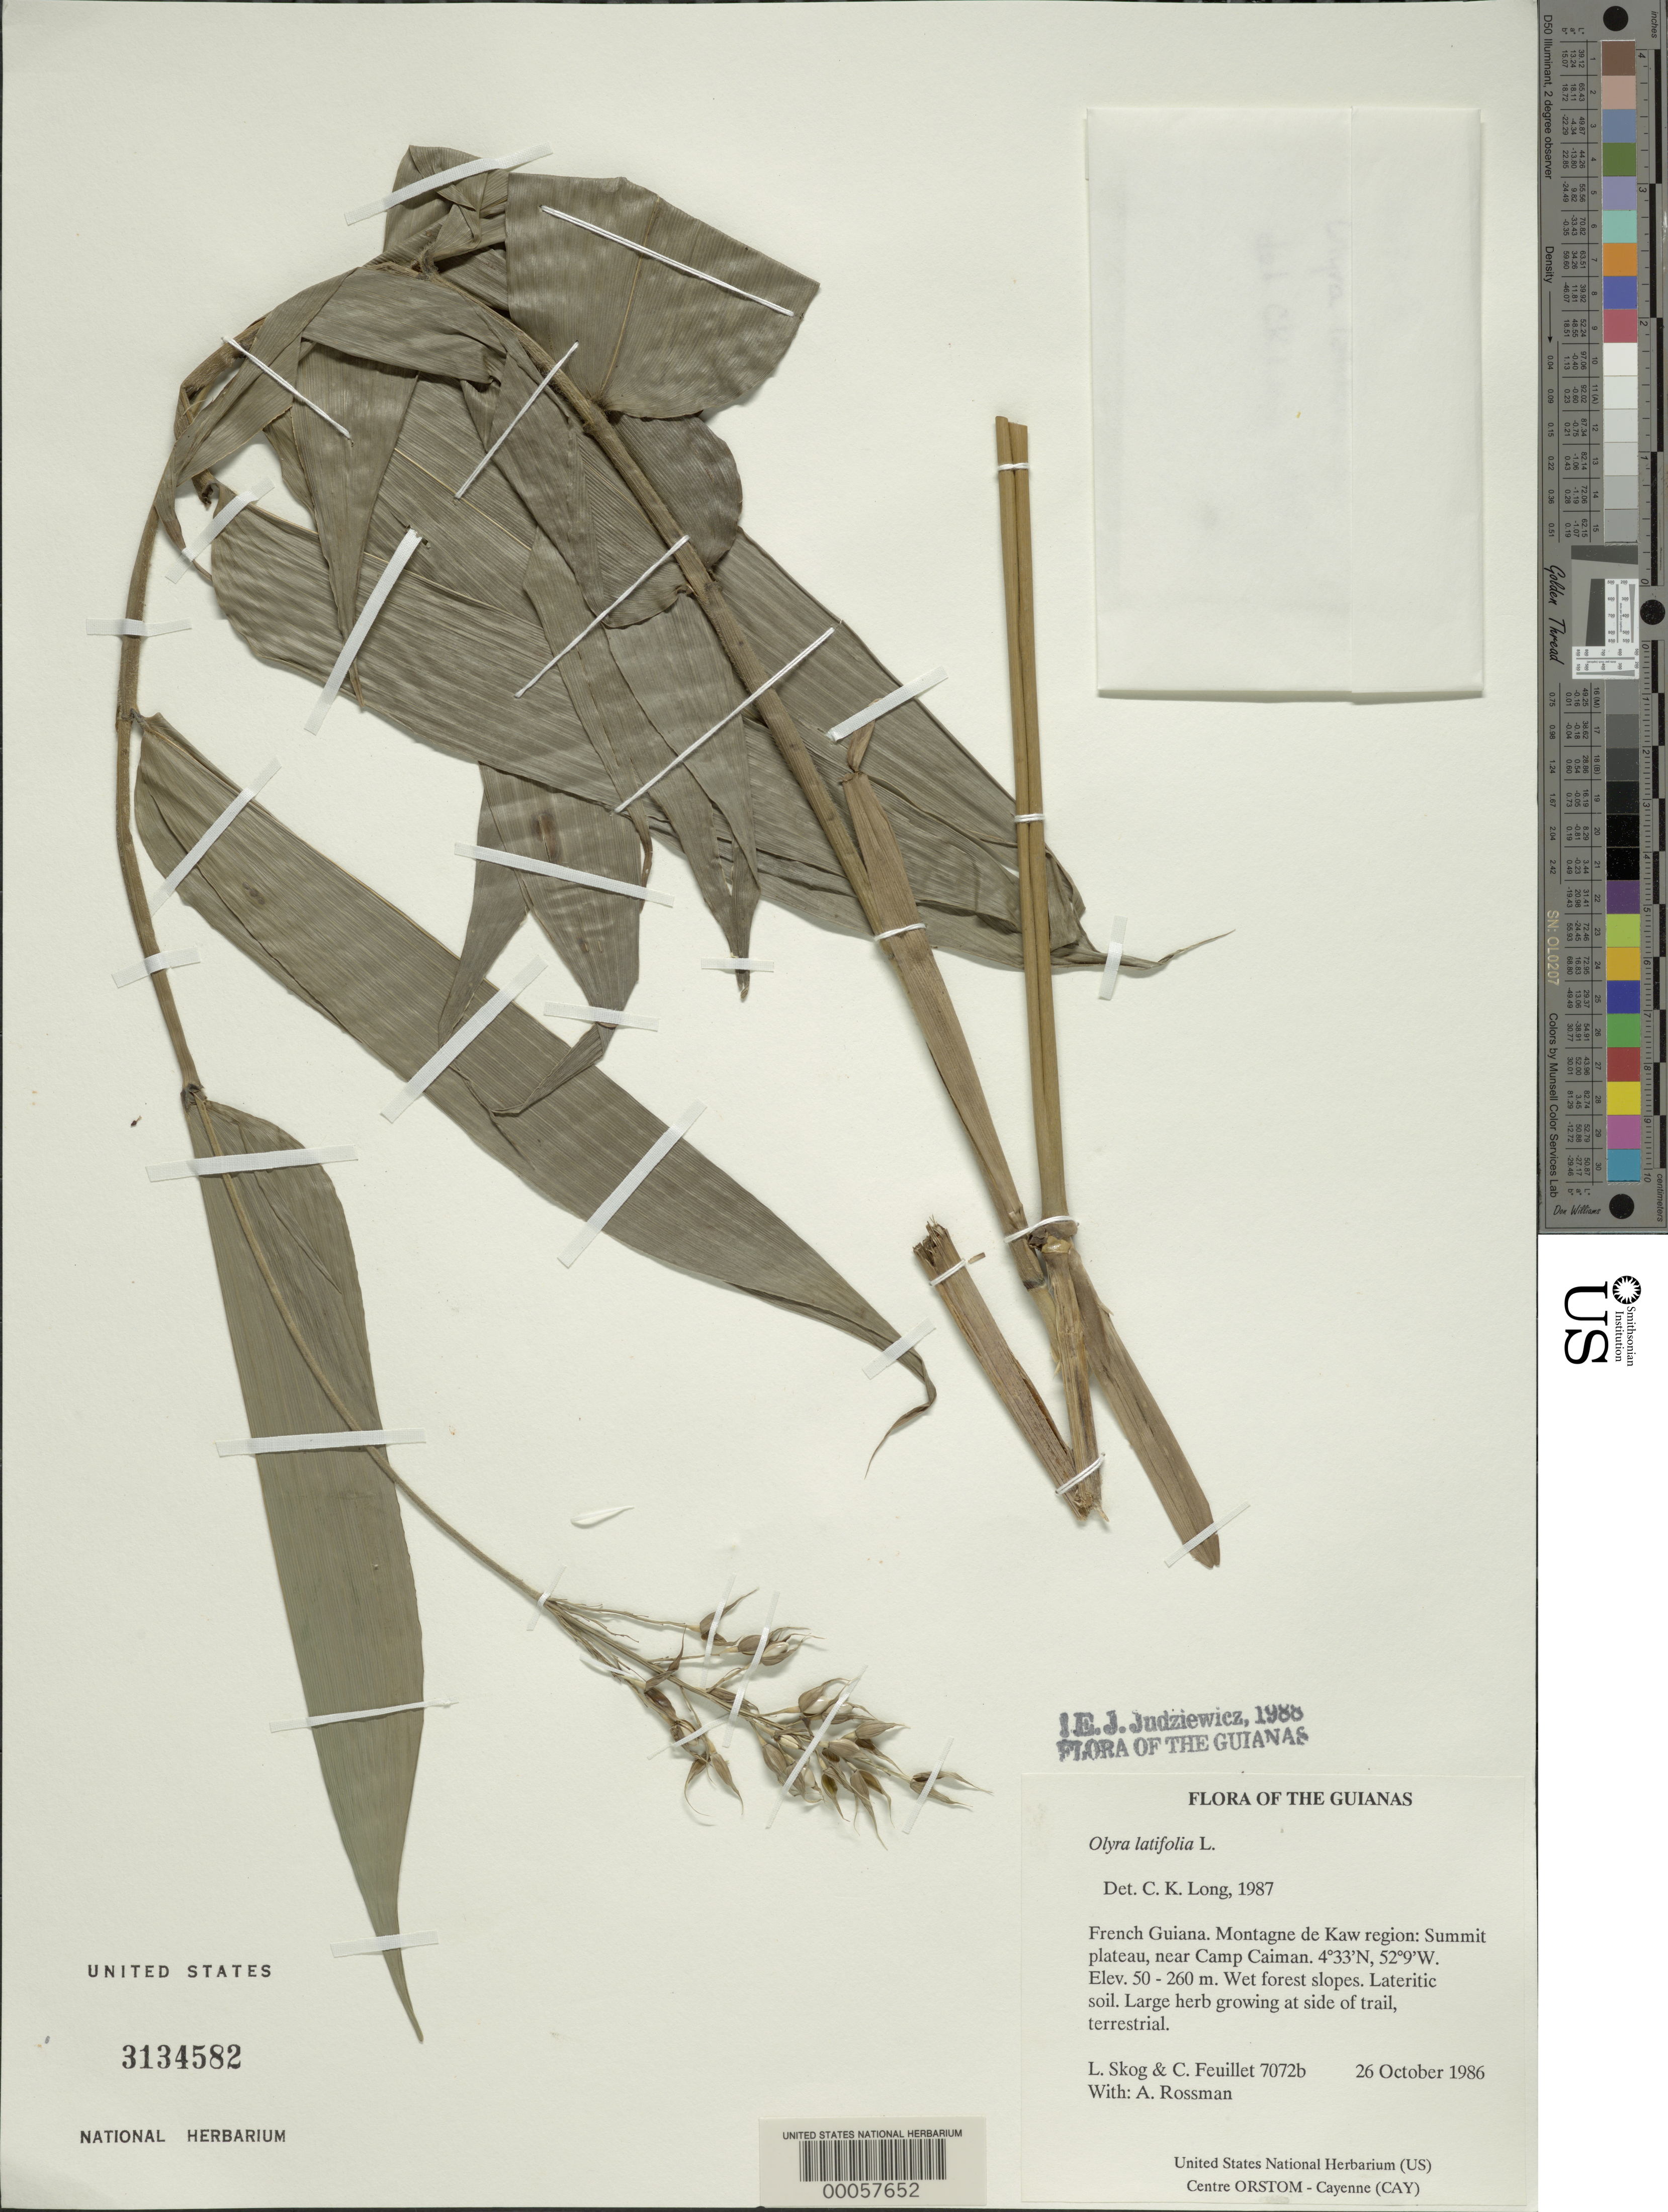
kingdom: Plantae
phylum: Tracheophyta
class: Liliopsida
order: Poales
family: Poaceae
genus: Ichnanthus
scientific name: Ichnanthus panicoides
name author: P. Beauv.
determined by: Granville, J. J. de, (CAY), Institut de Recherche pour le Developpement (IRD) (FRENCH GUIANA)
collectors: L. E. Skog, C. Feuillet & A. Rossman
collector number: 7072 a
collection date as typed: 26 October 1986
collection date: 1986-10-26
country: French Guiana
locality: Montagne de Kaw. Summit plateau, near Camp Caiman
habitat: Wet forest slopes. Lateritic soil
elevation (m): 50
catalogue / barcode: US 3134582-2